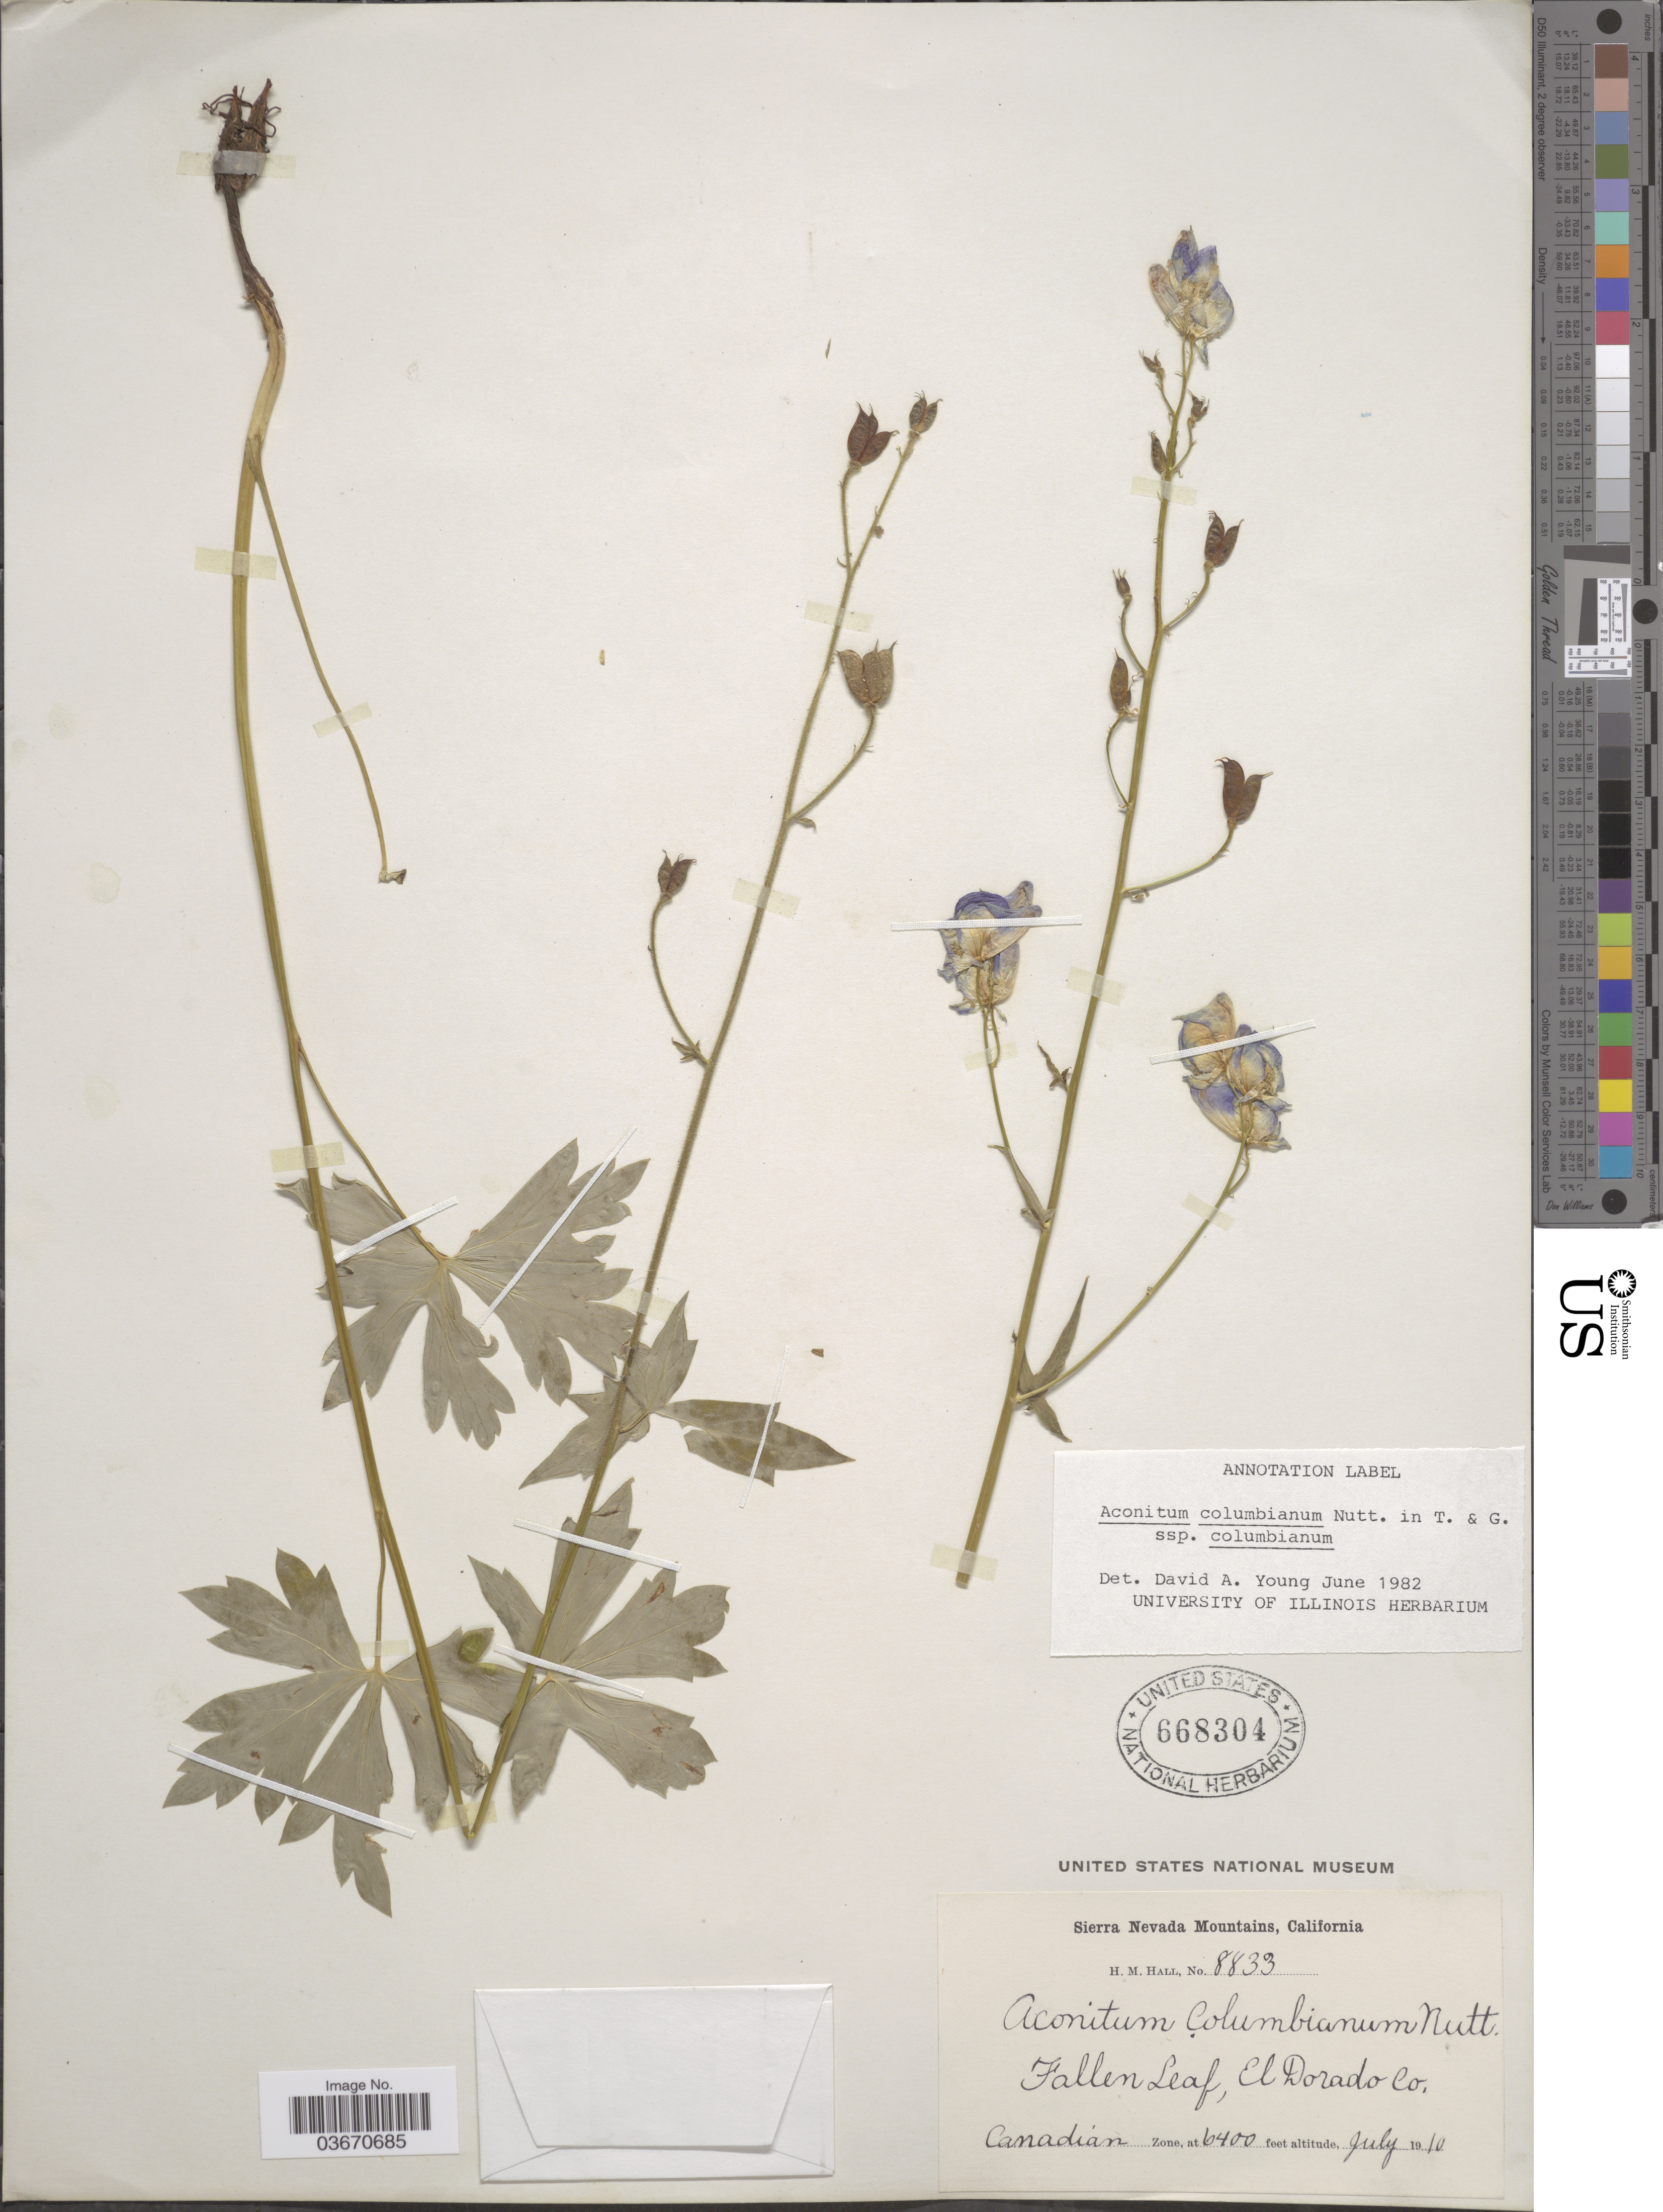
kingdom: Plantae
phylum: Tracheophyta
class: Magnoliopsida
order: Ranunculales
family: Ranunculaceae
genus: Aconitum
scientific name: Aconitum columbianum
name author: Nutt.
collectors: H. M. Hall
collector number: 8833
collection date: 1910-07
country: United States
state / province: California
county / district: El Dorado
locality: Sierra Nevada Mountains. Fallen Leaf, El Dorado Co, Canadian Zone.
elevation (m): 1951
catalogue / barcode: US 668304